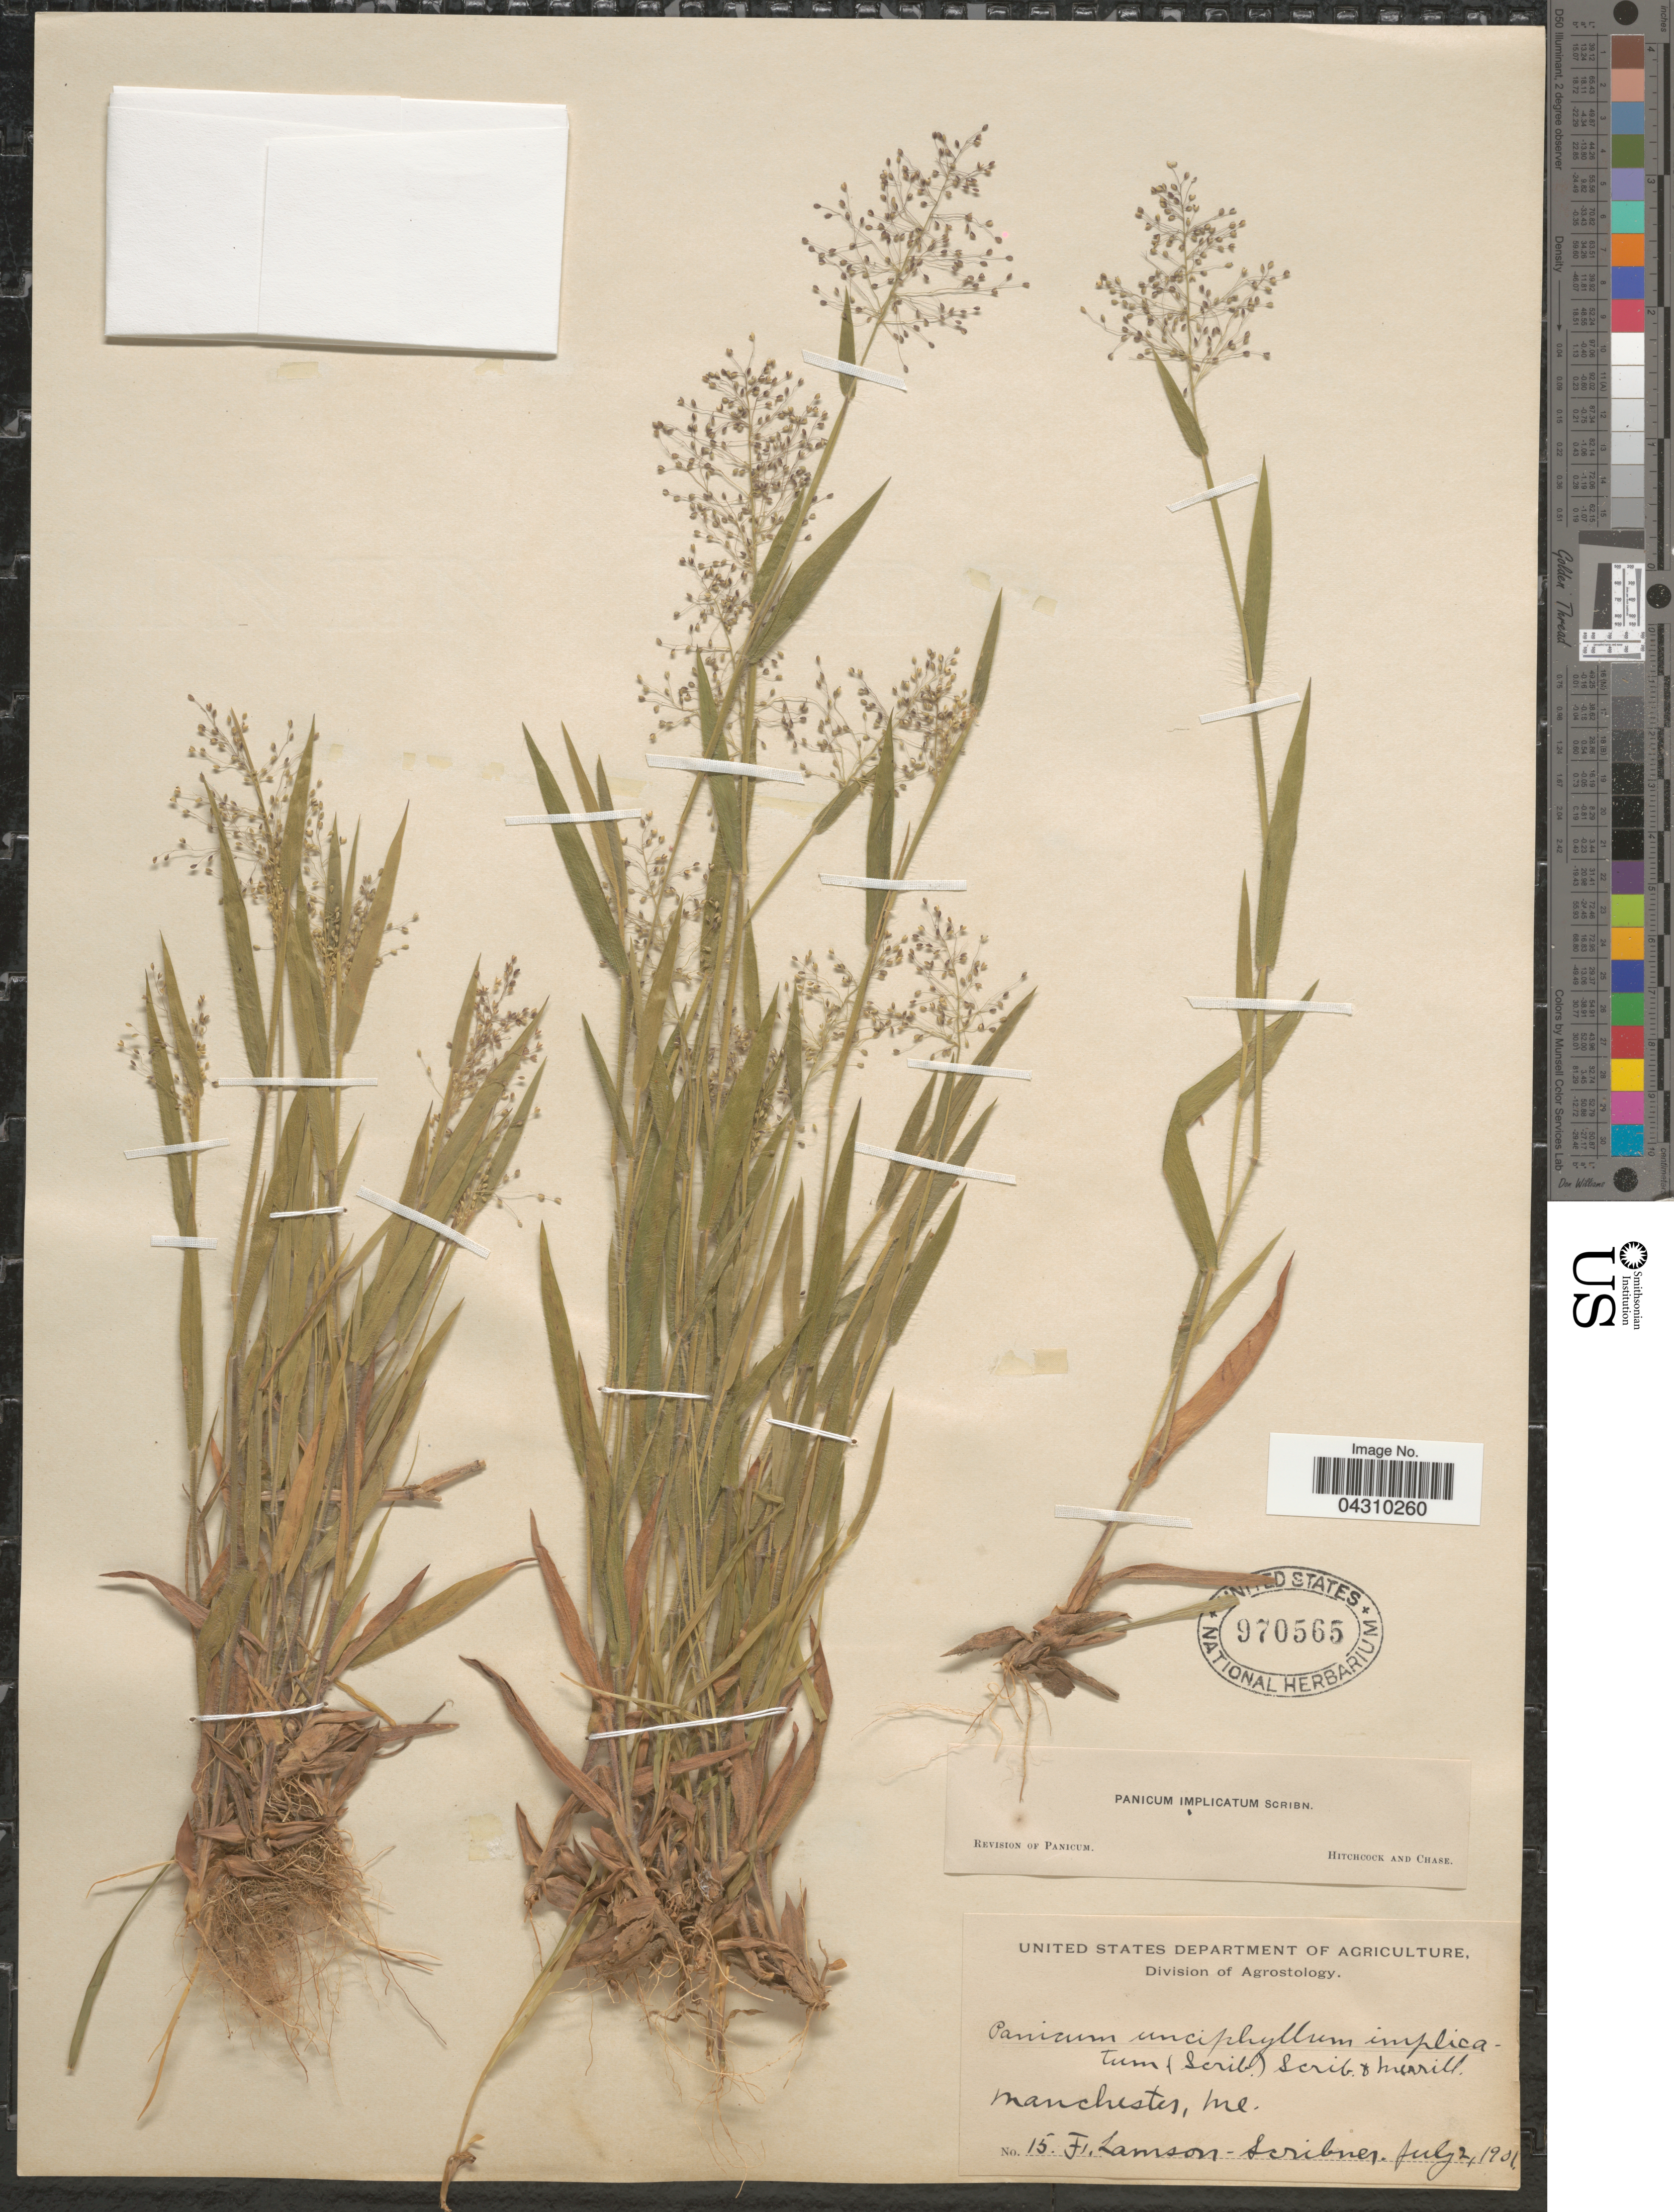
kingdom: Plantae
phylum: Tracheophyta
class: Liliopsida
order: Poales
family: Poaceae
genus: Dichanthelium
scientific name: Dichanthelium acuminatum var. acuminatum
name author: (Sw.) Gould & C.A. Clark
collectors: F. Lamson-Scribner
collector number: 15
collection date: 1901-07-02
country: United States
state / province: Maine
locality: Manchester.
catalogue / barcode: US 970565